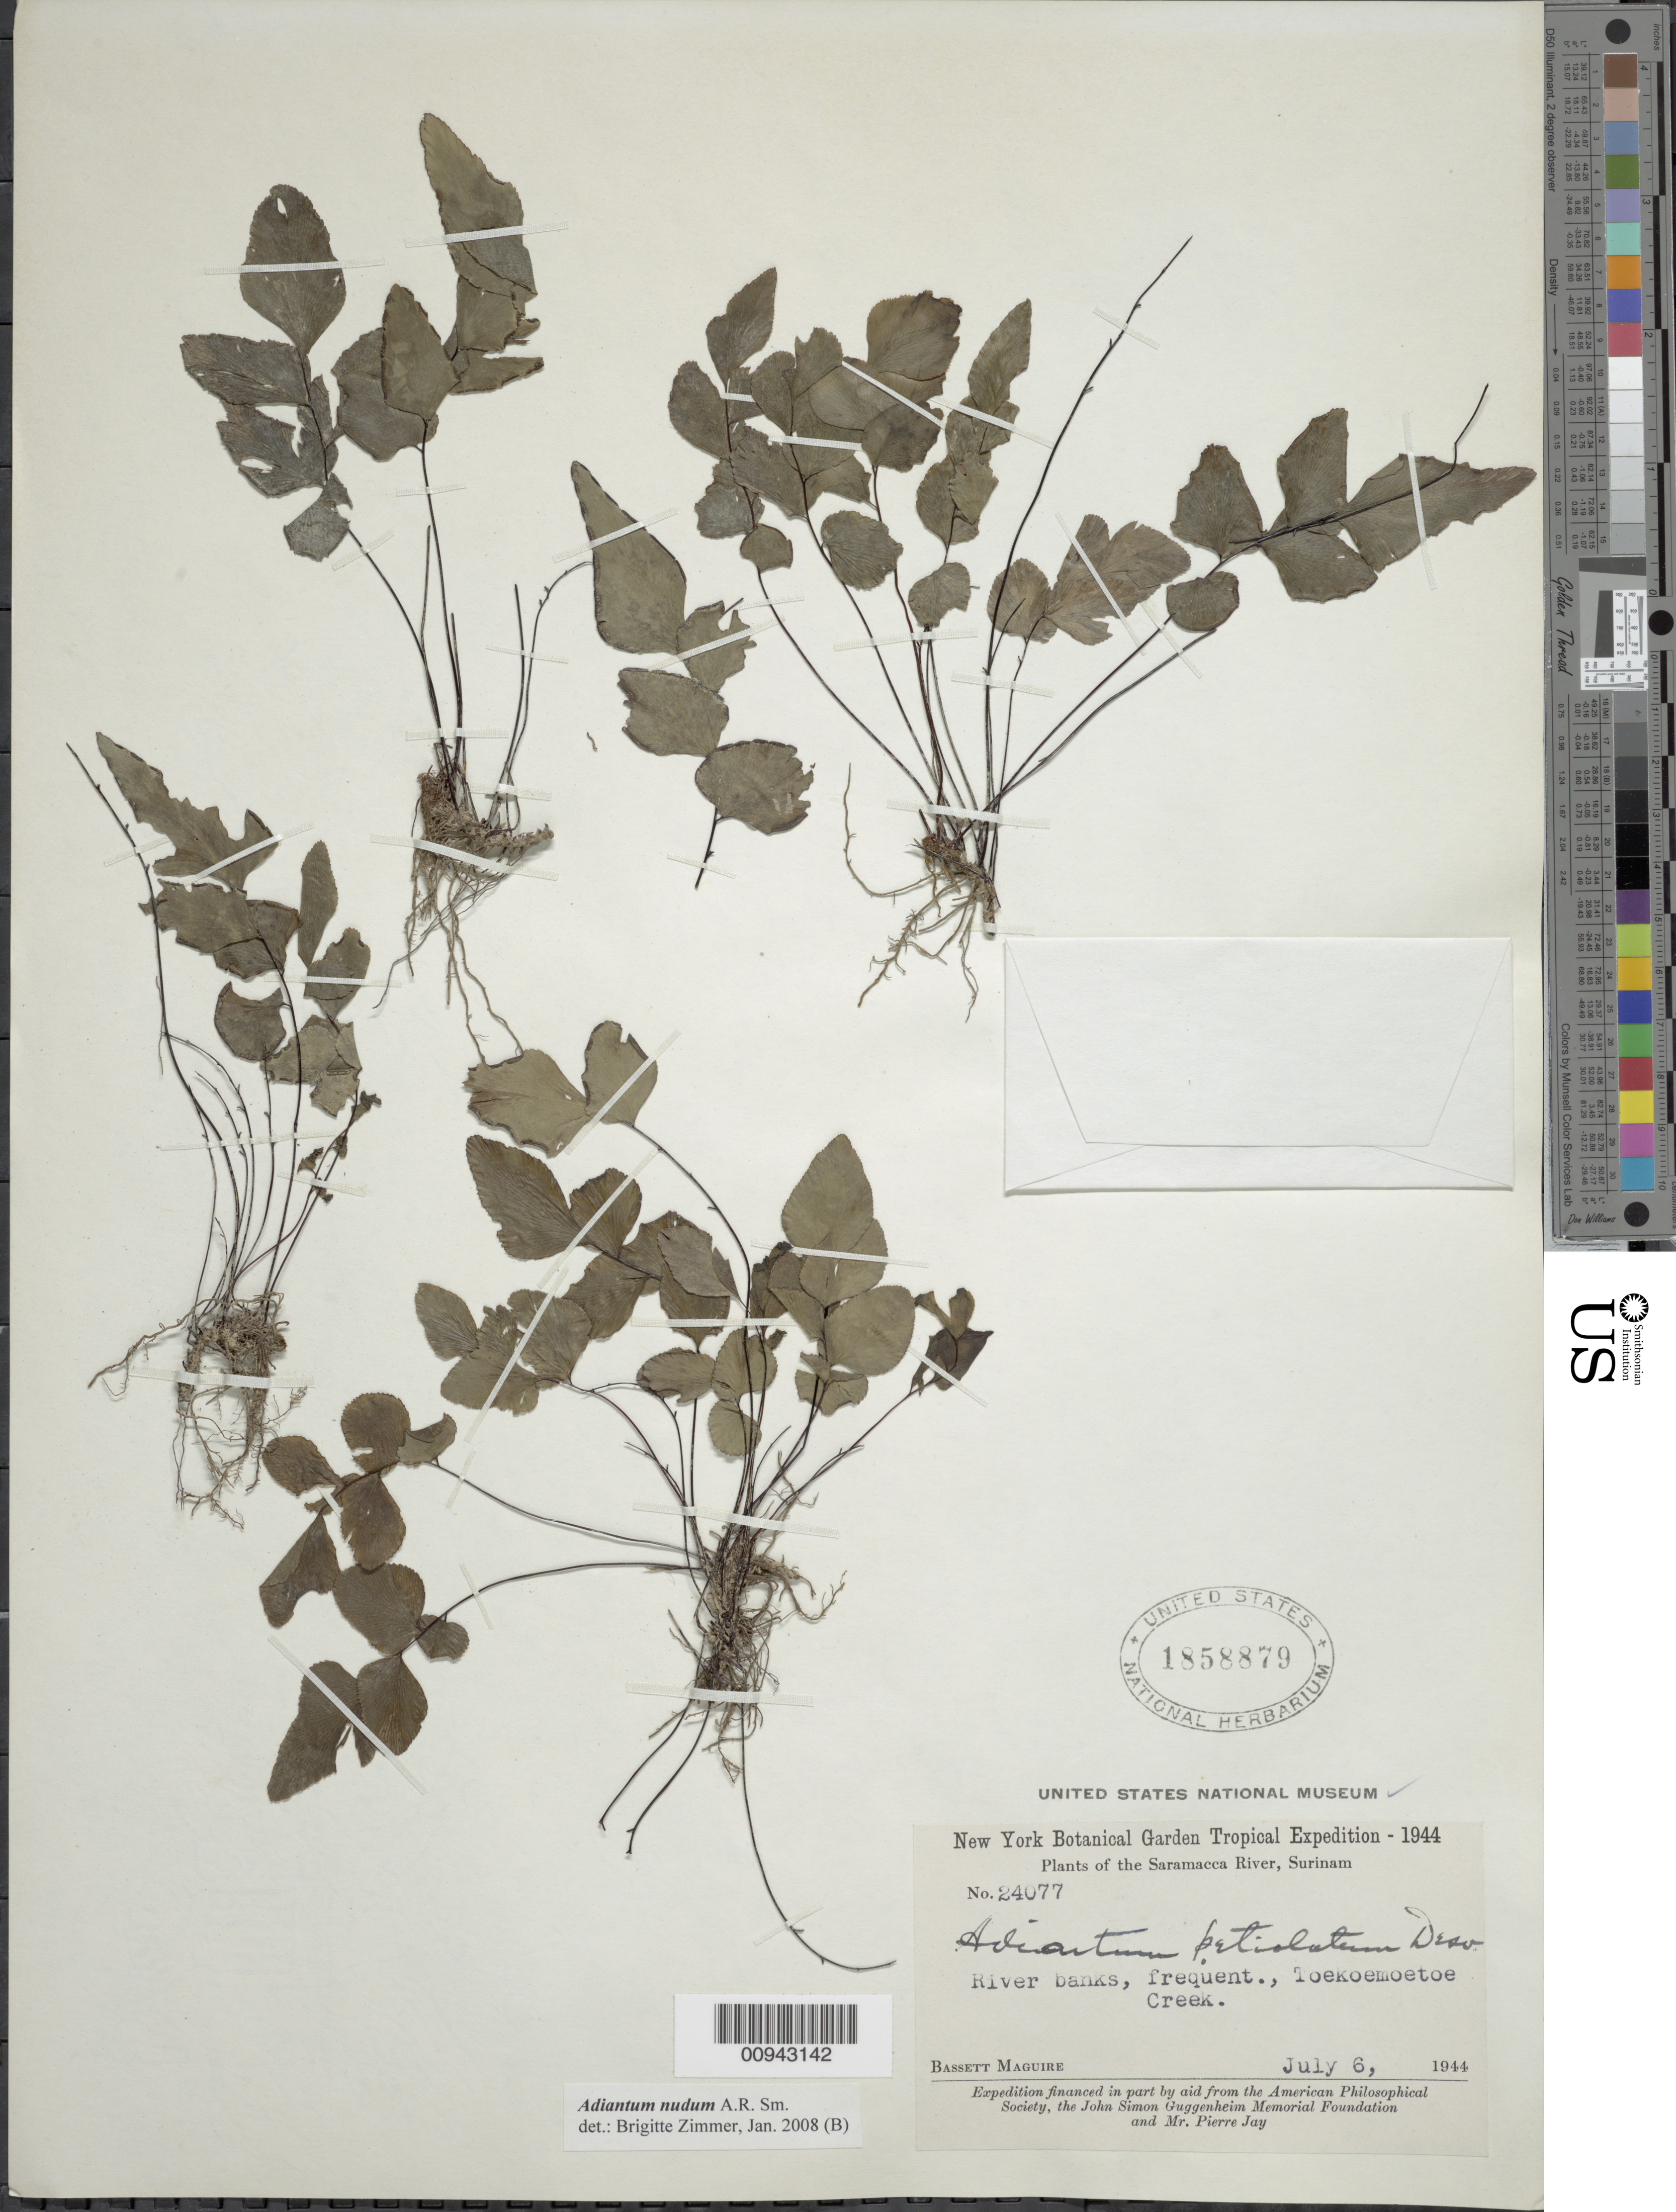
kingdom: Plantae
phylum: Tracheophyta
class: Polypodiopsida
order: Polypodiales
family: Pteridaceae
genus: Adiantum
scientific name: Adiantum nudum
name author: A.R. Sm.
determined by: Zimmer, B.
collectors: B. Maguire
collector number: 24077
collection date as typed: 6-Jul-44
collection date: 1944-07-06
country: Suriname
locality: Toekoemoetoe Creek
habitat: River banks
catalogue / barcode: US 1858879